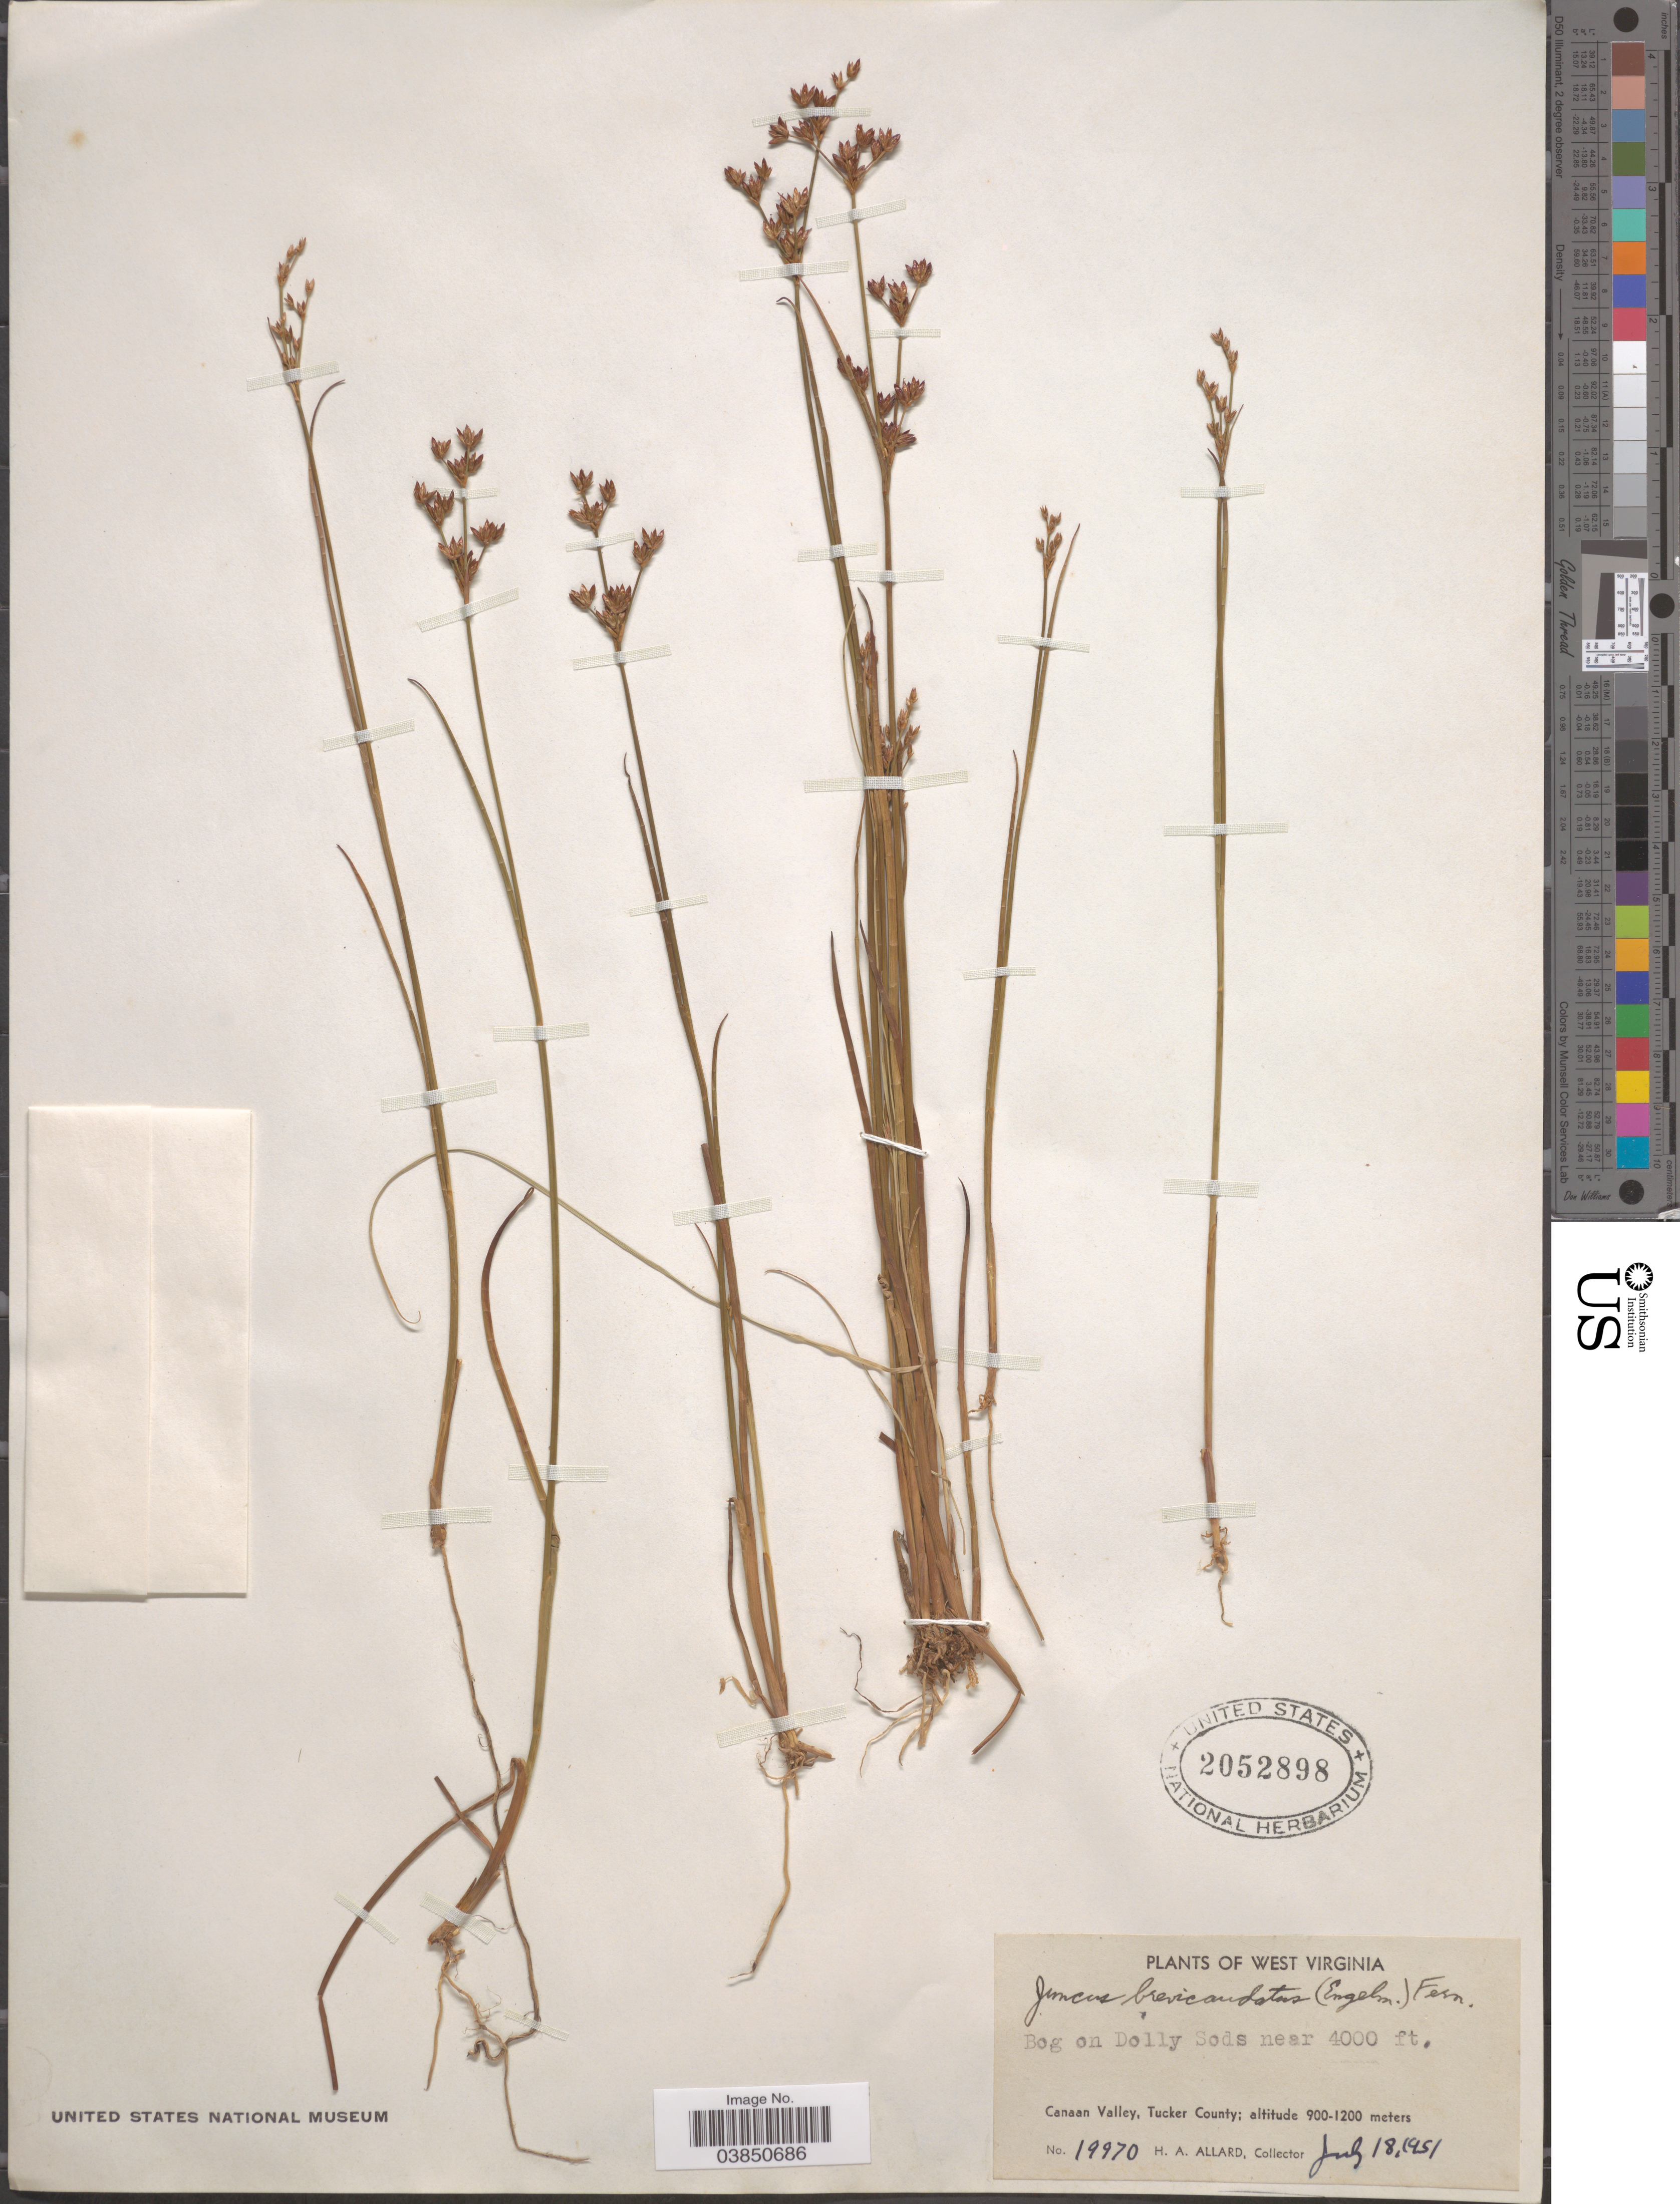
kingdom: Plantae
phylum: Tracheophyta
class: Liliopsida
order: Poales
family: Juncaceae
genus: Juncus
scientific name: Juncus brevicaudatus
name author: (Engelm.) Fernald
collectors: H. A. Allard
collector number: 19970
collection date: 1951-07-18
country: United States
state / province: West Virginia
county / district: Tucker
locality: Bog on Dolly Sods. Canaan Valley, Tucker County.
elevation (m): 1219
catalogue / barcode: US 2052898